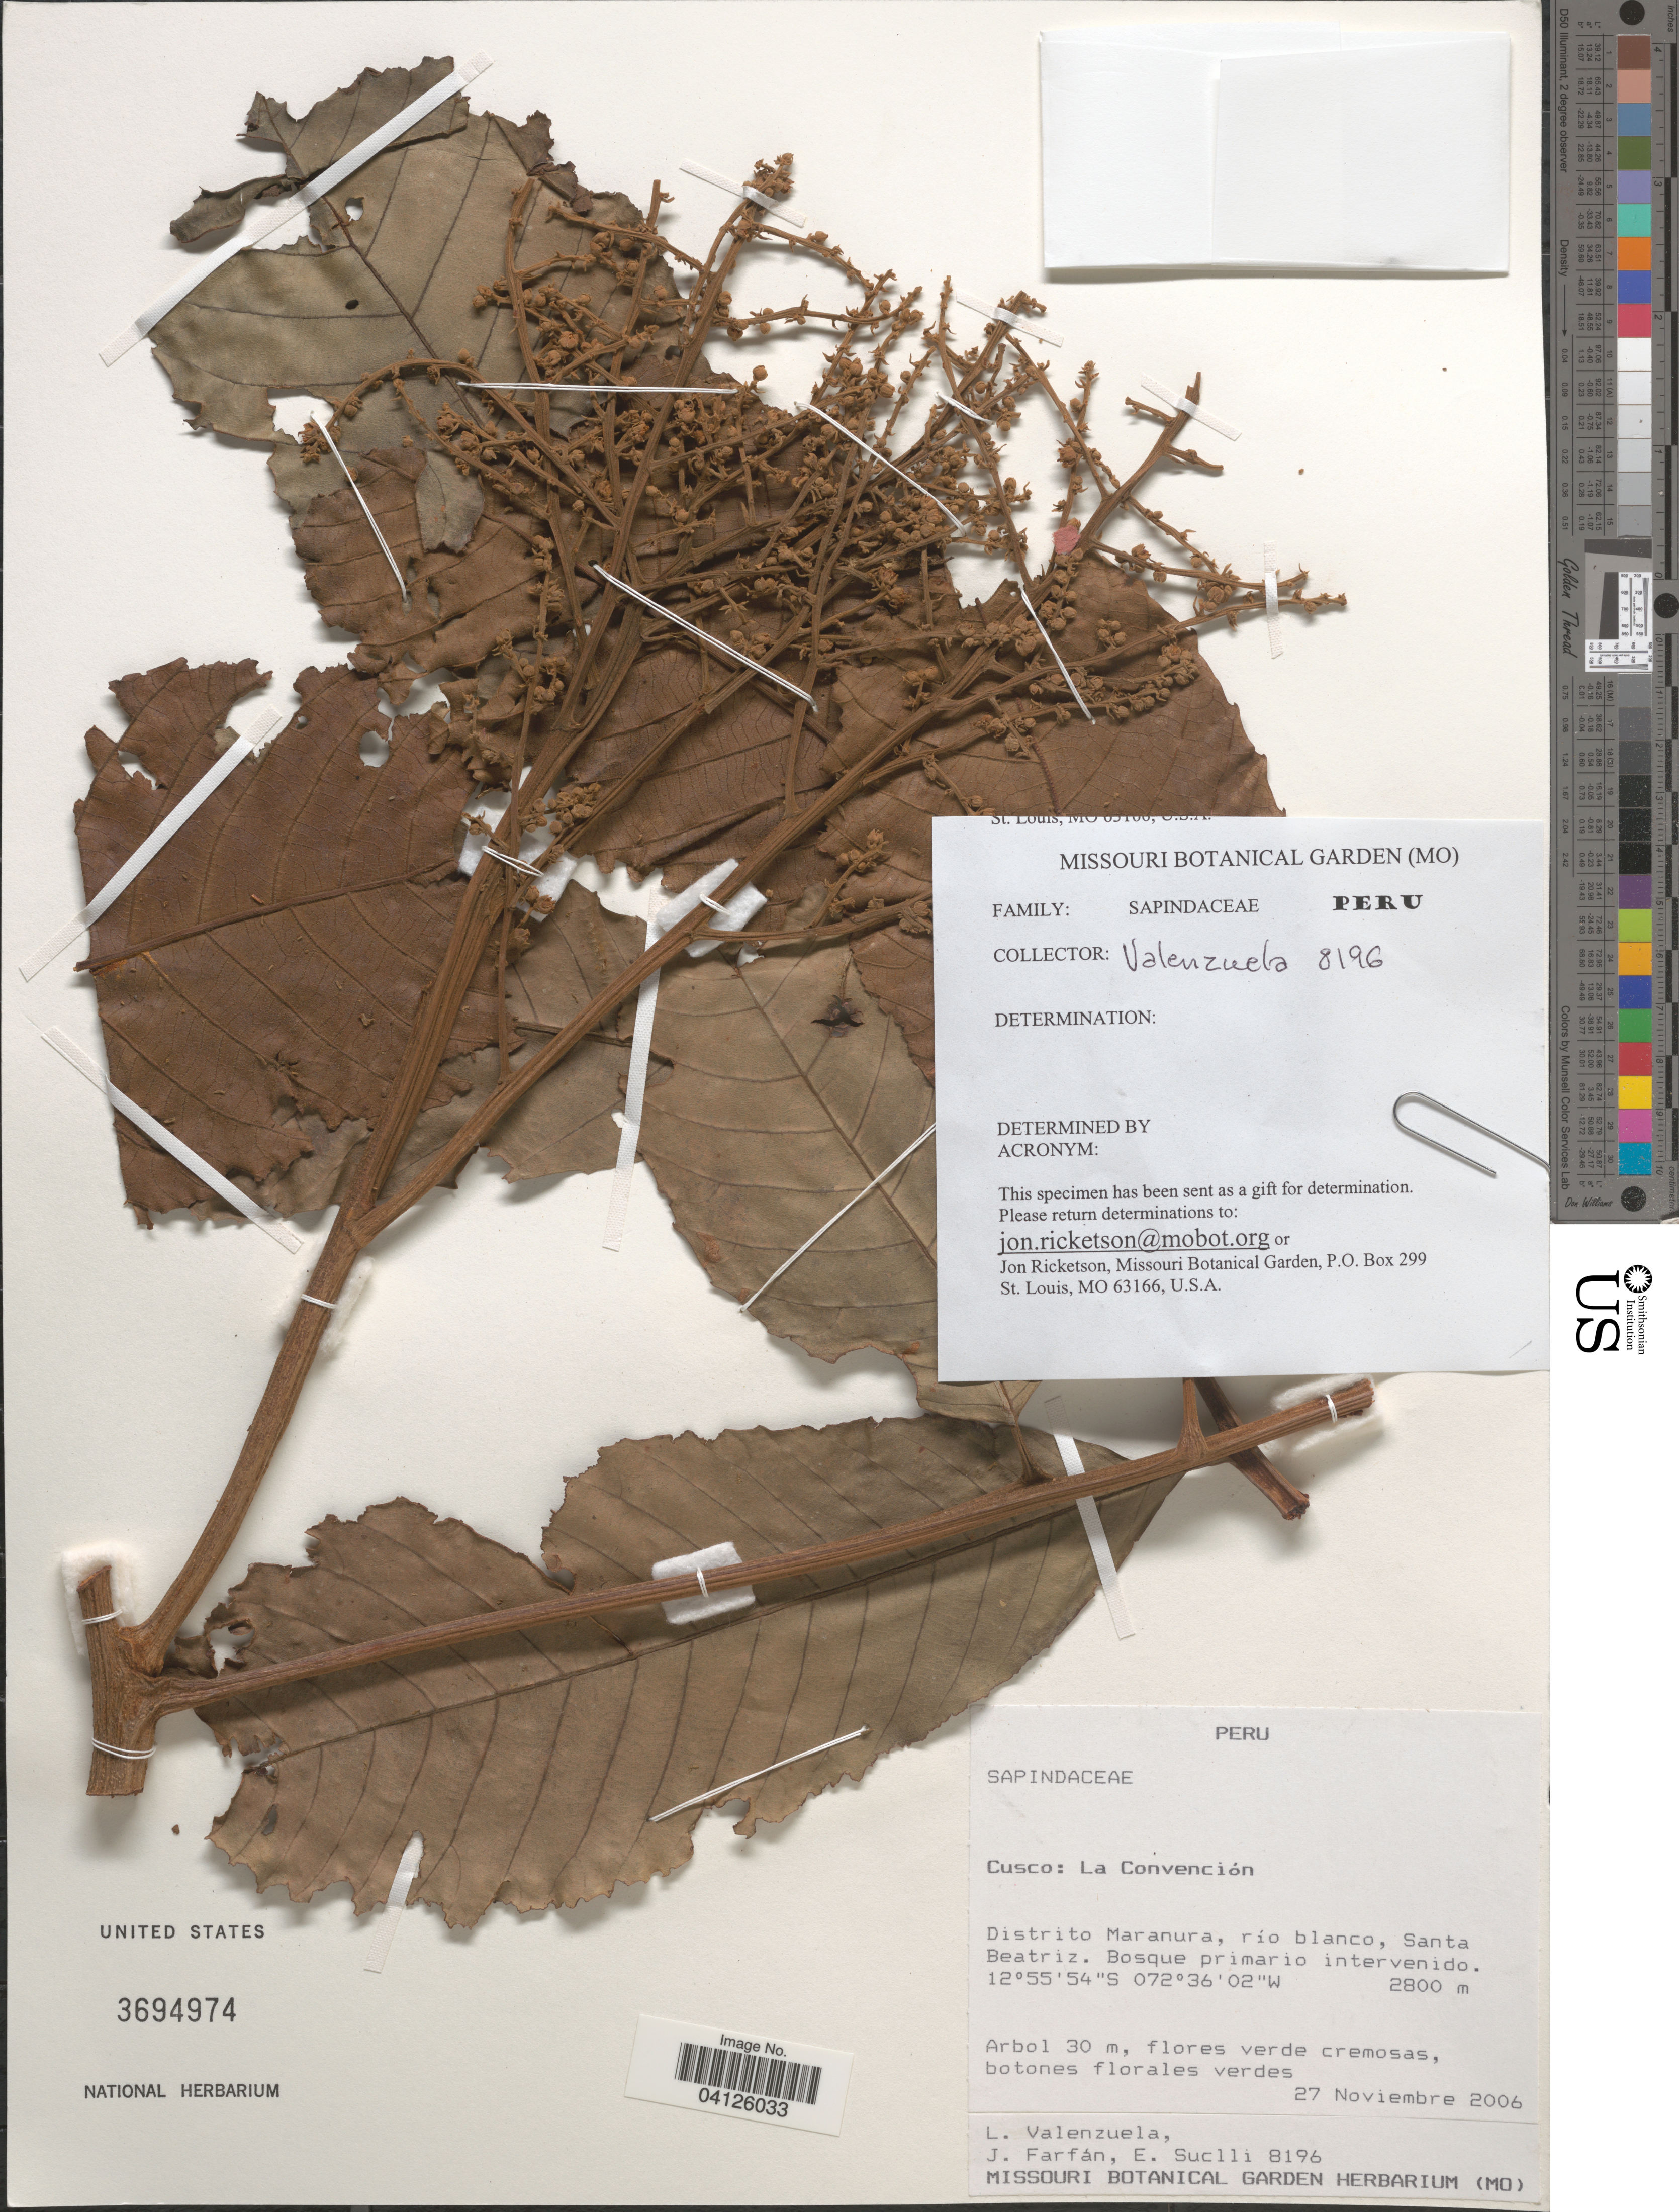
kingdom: Plantae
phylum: Tracheophyta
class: Magnoliopsida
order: Sapindales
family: Sapindaceae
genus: Cupania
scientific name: Cupania platycarpa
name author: Radlk.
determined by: Acevedo-Rodriguez, P., (US), Smithsonian Institution - National Museum of Natural History (UNITED STATES)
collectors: L. Valenzuela, J. Farfán & E. Suclli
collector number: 8196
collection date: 2006-11-27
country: Peru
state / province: Cusco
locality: La Convención. Distrito Maranura, río blanco, Santa Beatriz.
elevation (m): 2800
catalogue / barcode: US 3694974